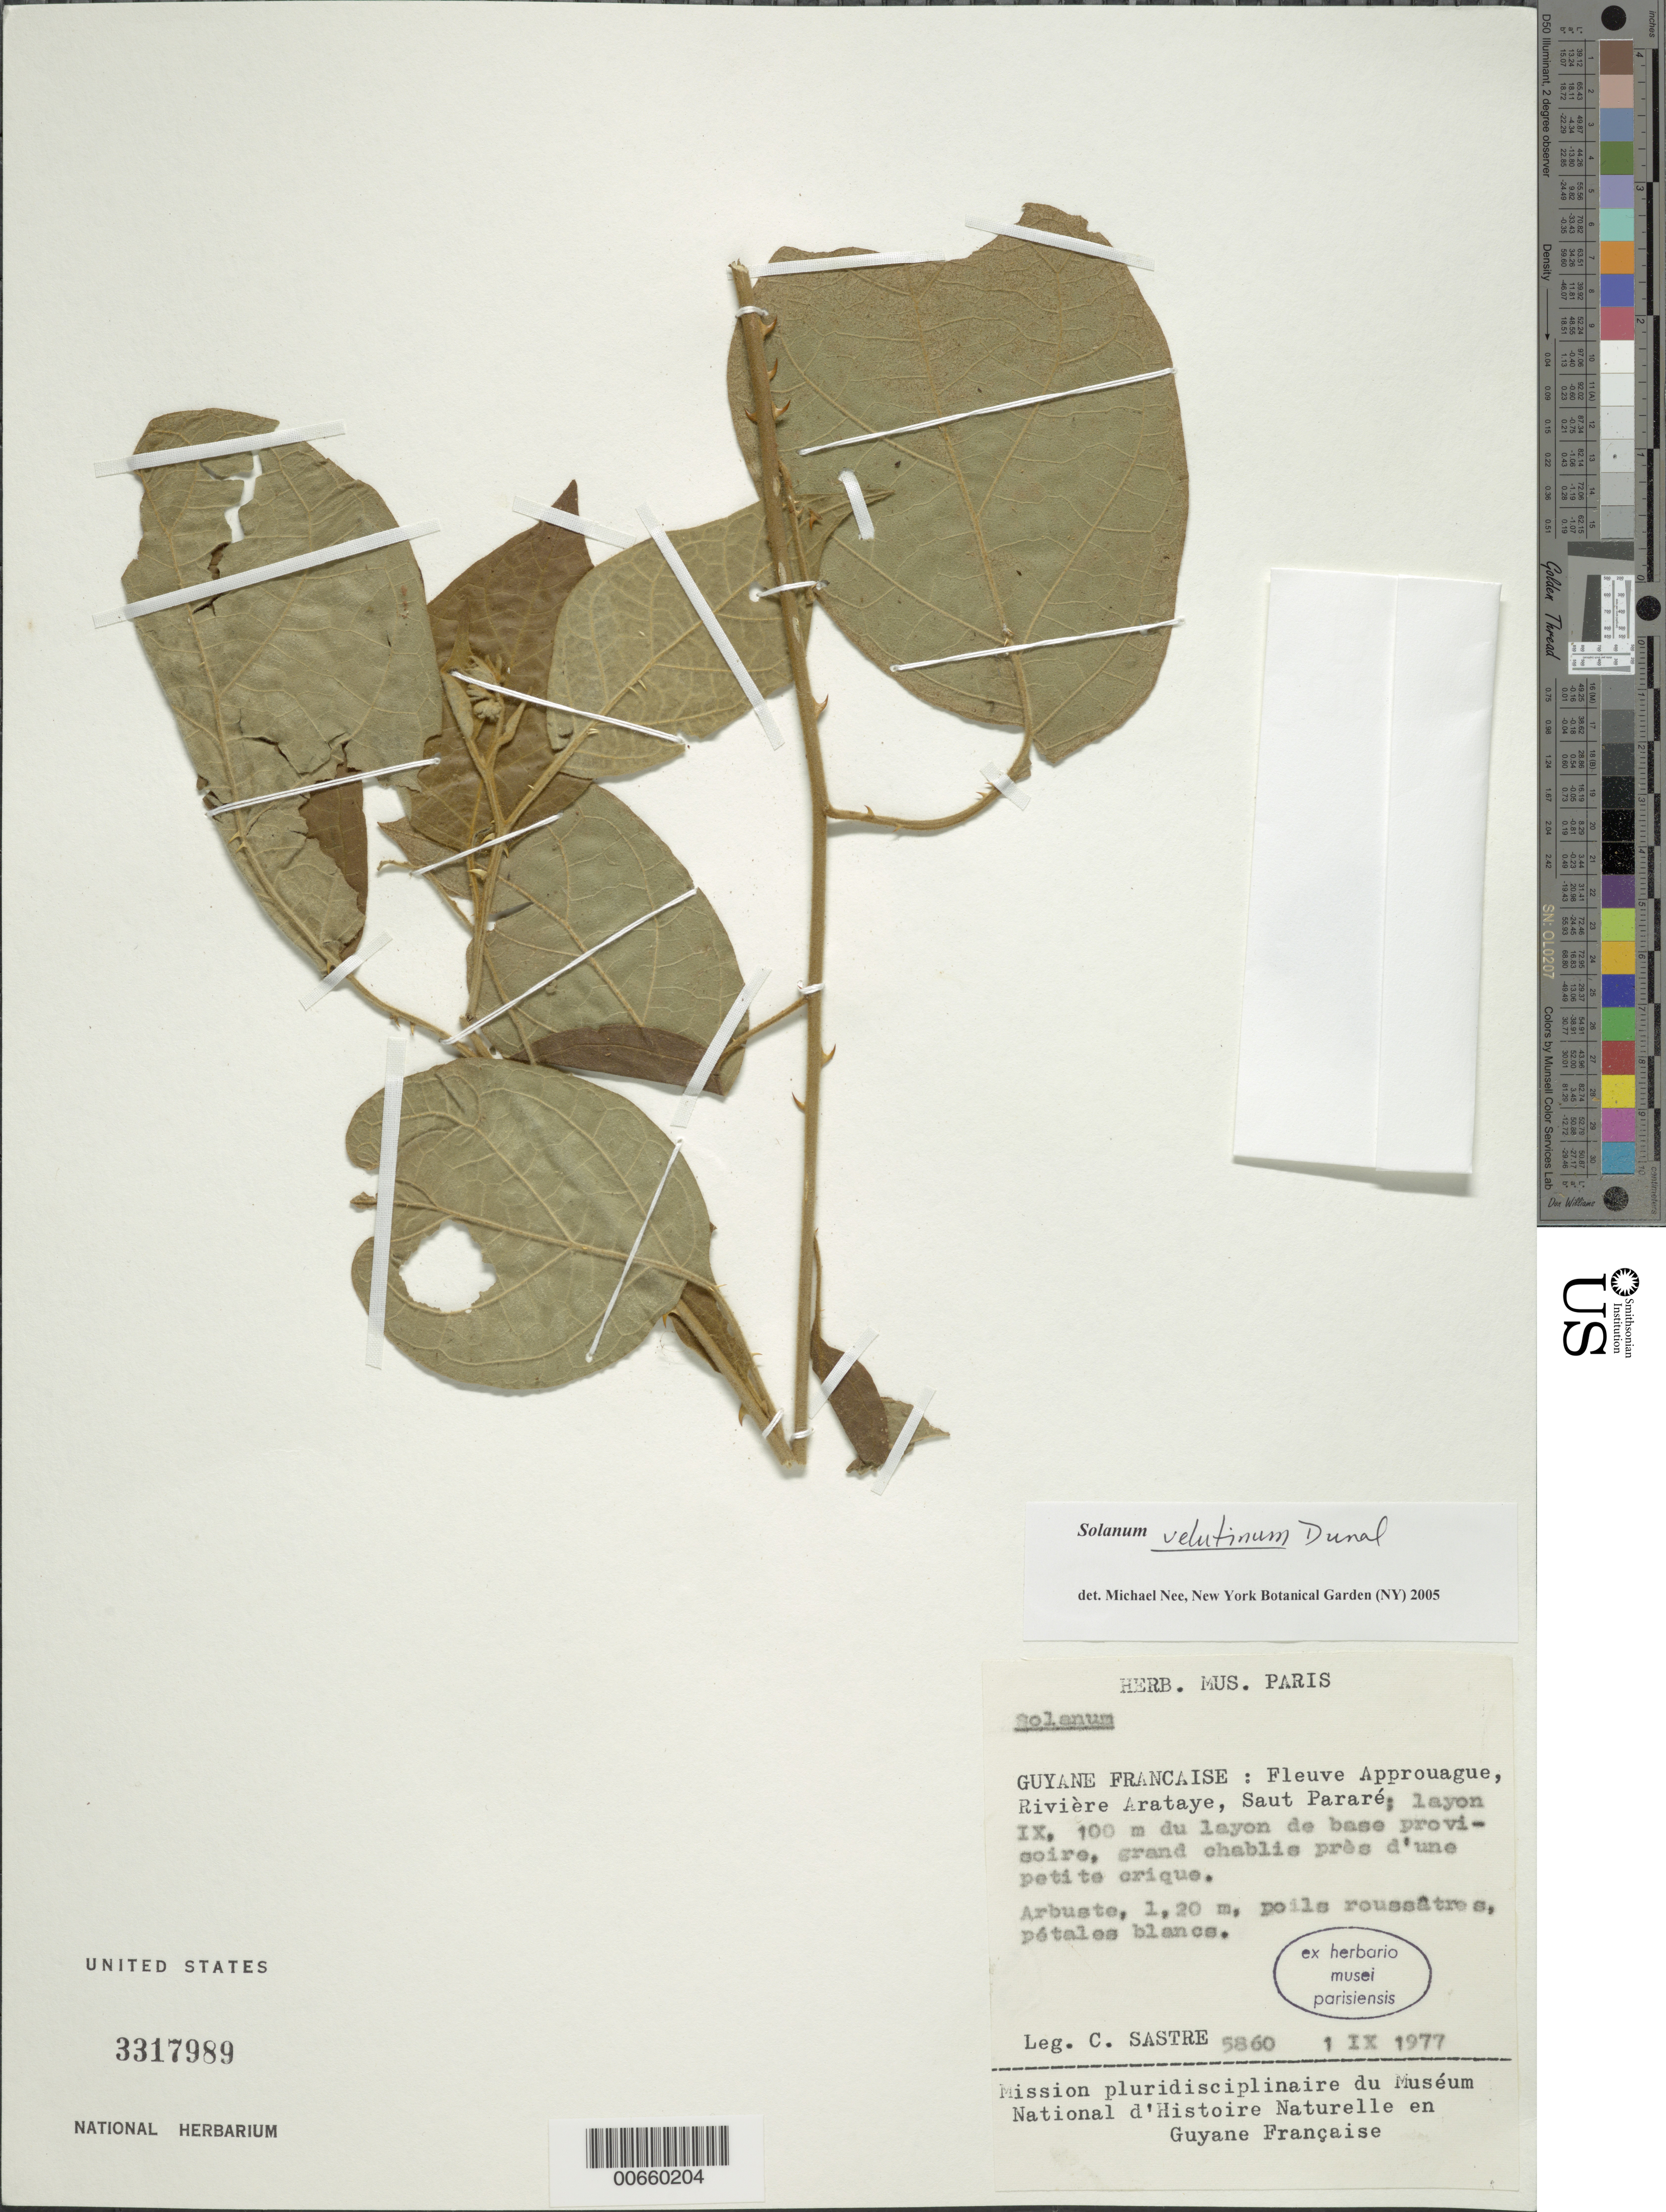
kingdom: Plantae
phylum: Tracheophyta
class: Magnoliopsida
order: Solanales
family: Solanaceae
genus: Solanum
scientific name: Solanum viarum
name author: Dunal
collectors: C. H. L. Sastre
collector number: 5860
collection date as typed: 9 Sep 1977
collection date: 1977-09-09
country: French Guiana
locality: Saut Pararé, Rivière Arataye, Fleuve Approuague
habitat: Grand chablis près d'une petite crique.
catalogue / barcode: US 3317989